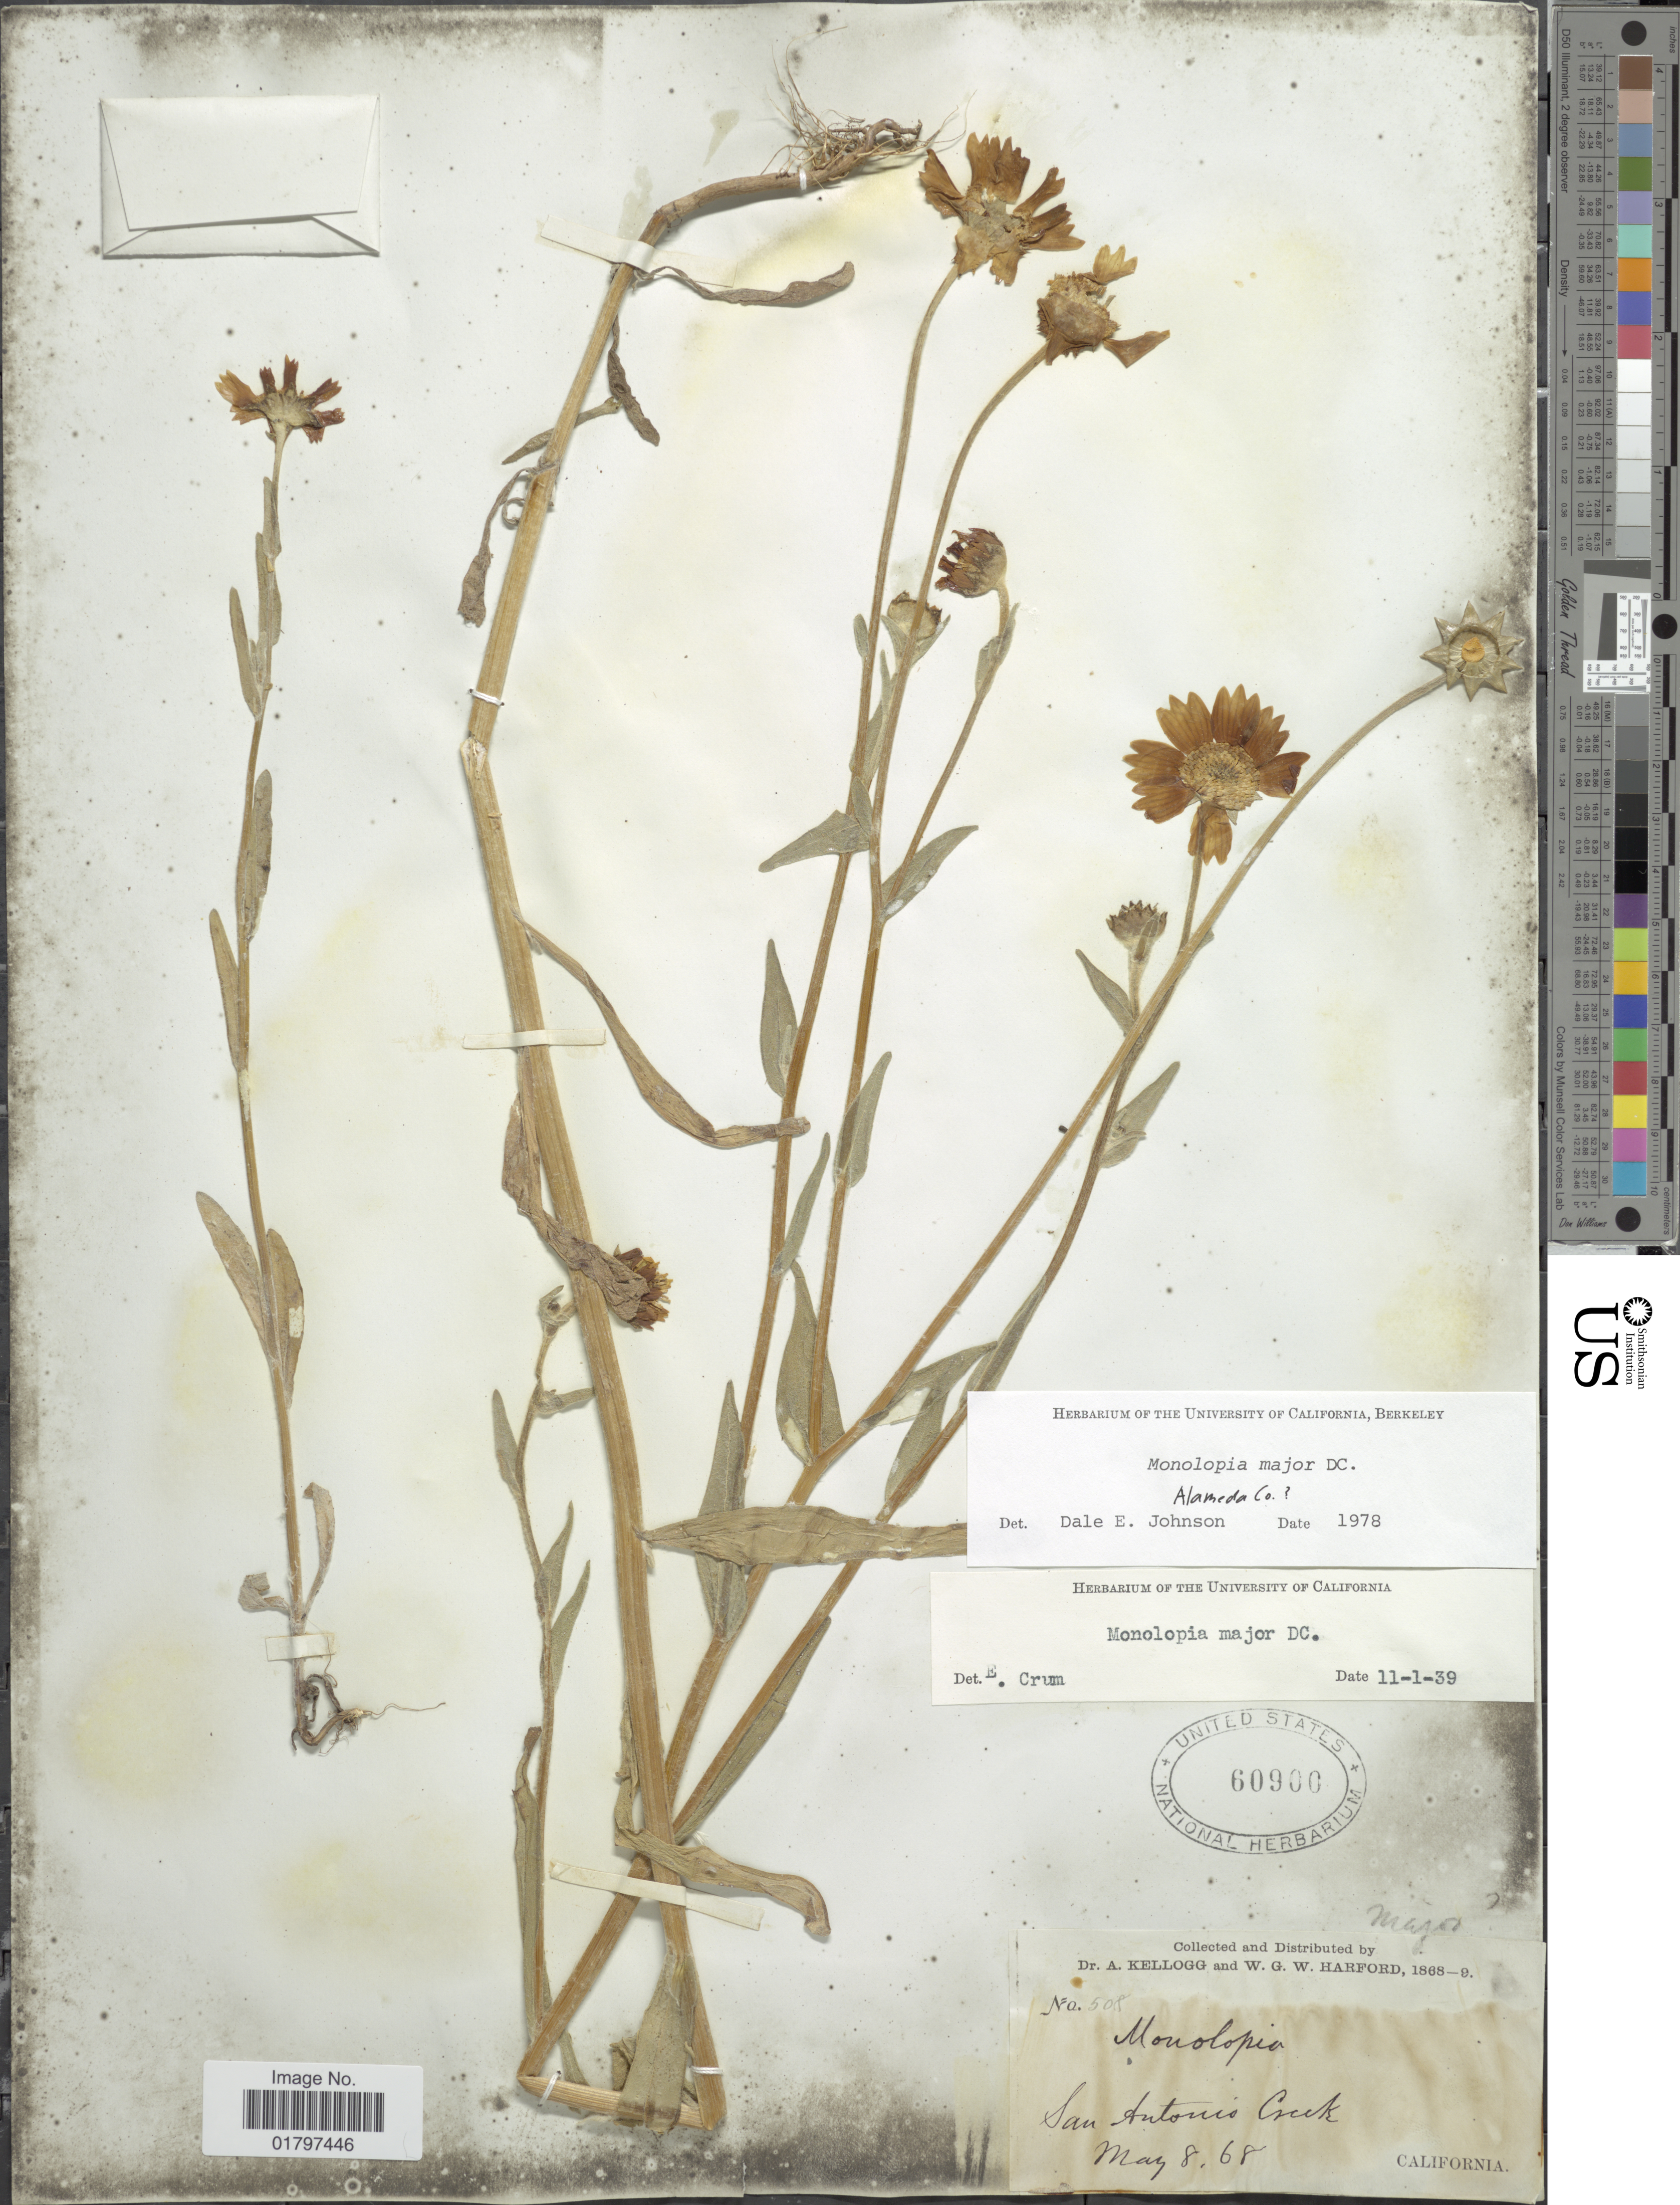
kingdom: Plantae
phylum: Tracheophyta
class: Magnoliopsida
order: Asterales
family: Asteraceae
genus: Monolopia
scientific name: Monolopia major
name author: DC.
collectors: A. Kellogg & W. G. W. Harford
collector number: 508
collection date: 1868-05-08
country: United States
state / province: California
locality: San Antonio Creek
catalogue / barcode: US 60900